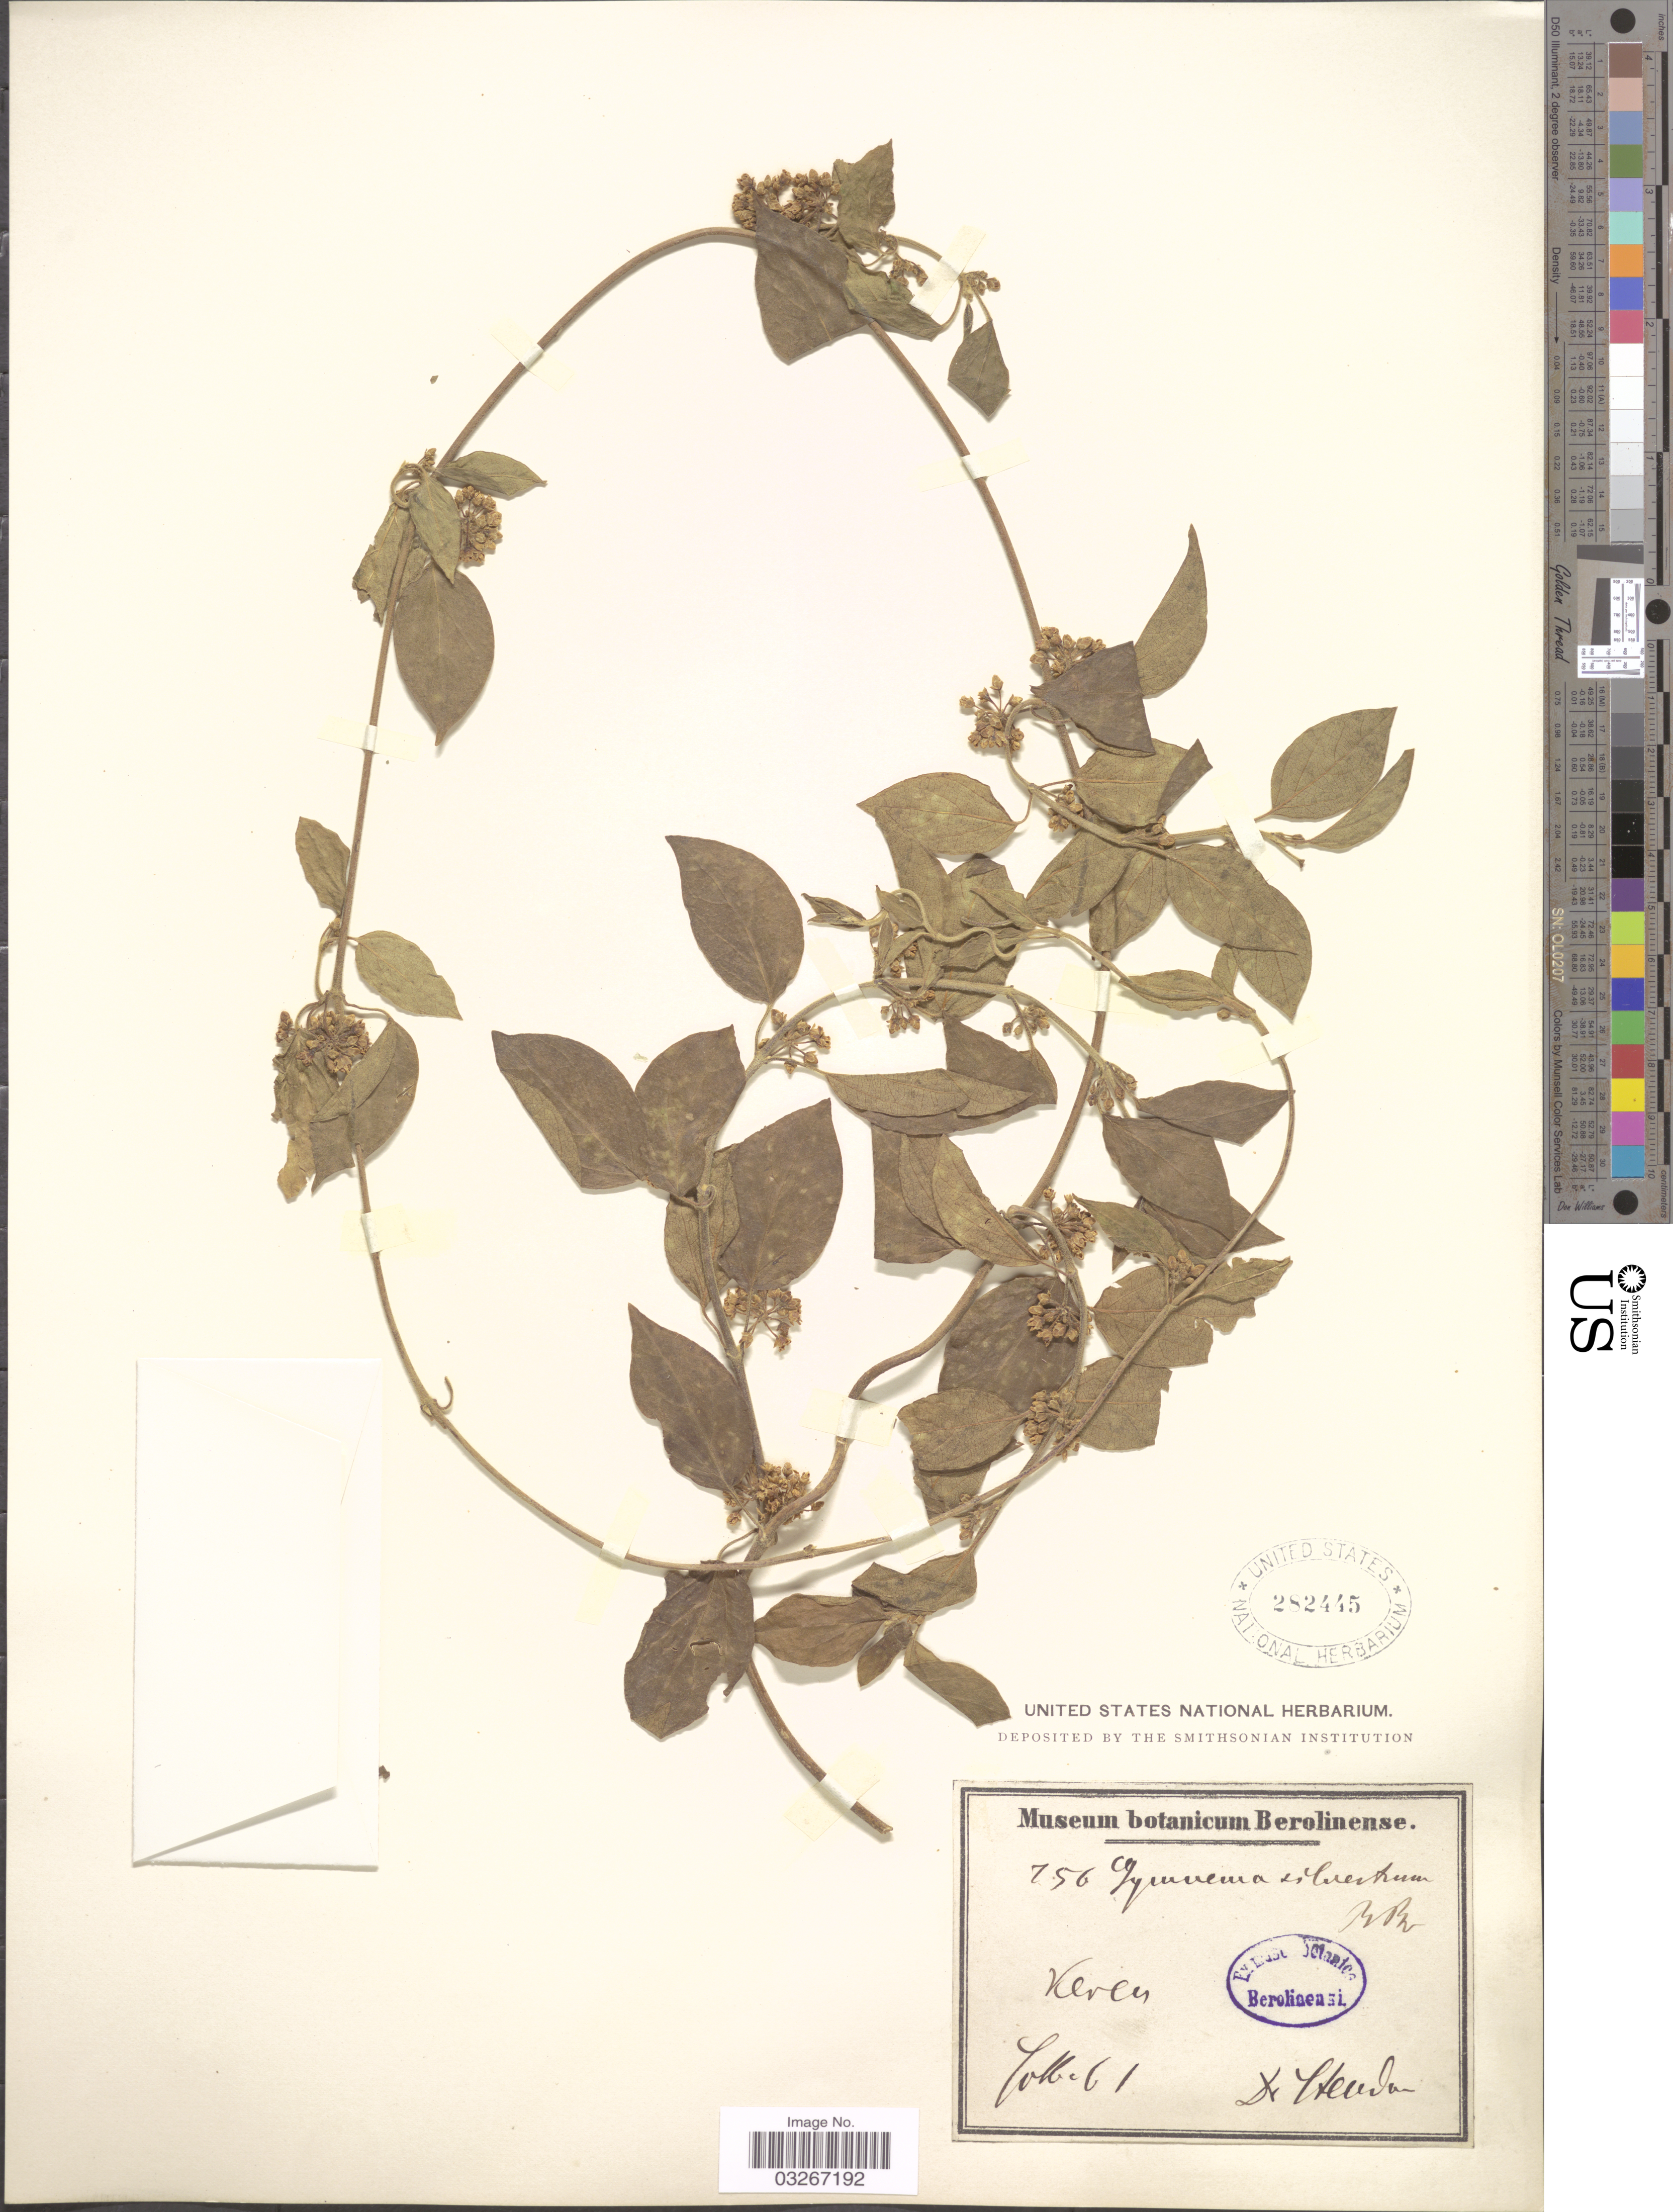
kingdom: Plantae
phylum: Tracheophyta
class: Magnoliopsida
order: Gentianales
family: Apocynaceae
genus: Gymnema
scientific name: Gymnema sylvestre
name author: (Retz.) R. Br. ex Schult. in Roem. & Schult.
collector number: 756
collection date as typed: Transcribed d/m/y: //61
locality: Keven [interpreted]. Jolle [interpreted] [unsure placement]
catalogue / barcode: US 282445